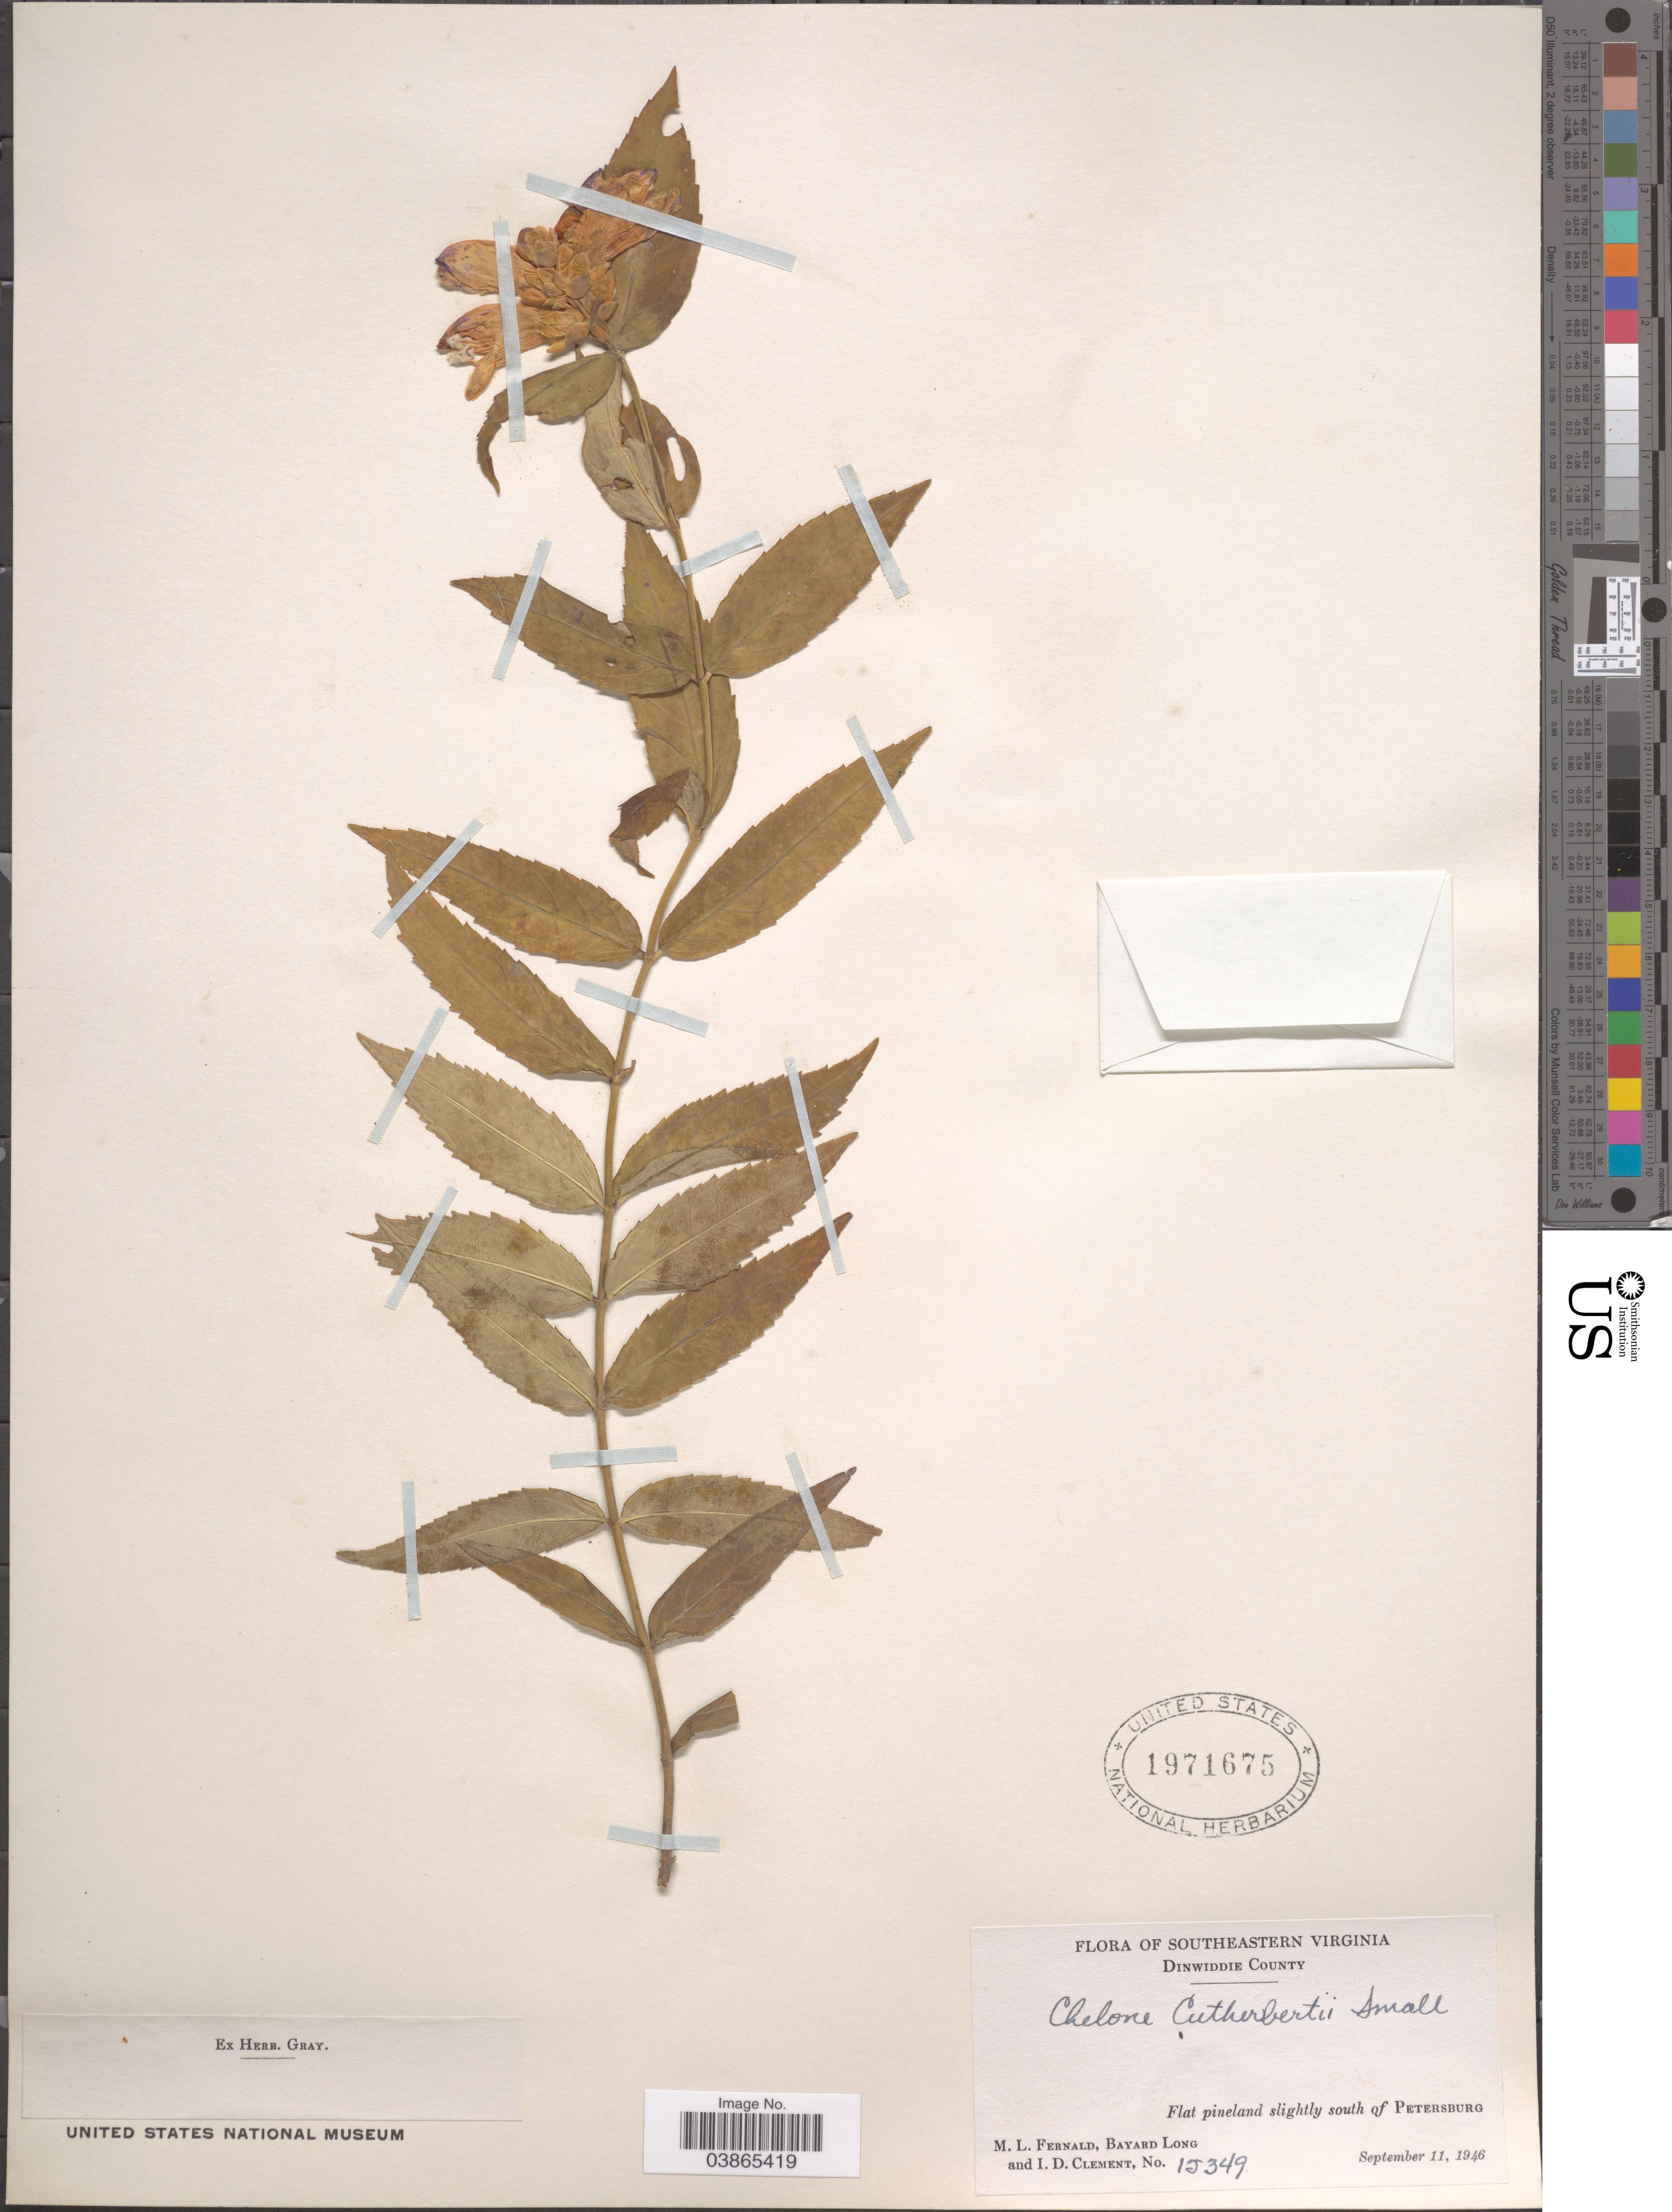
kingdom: Plantae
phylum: Tracheophyta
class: Magnoliopsida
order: Lamiales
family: Plantaginaceae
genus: Chelone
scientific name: Chelone cuthbertii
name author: Small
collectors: M. L. Fernald, B. Long & I. Clement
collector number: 15349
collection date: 1946-09-11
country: United States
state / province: Virginia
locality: Southeastern Virginia. Flat pineland slightly south of Petersburg.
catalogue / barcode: US 1971675